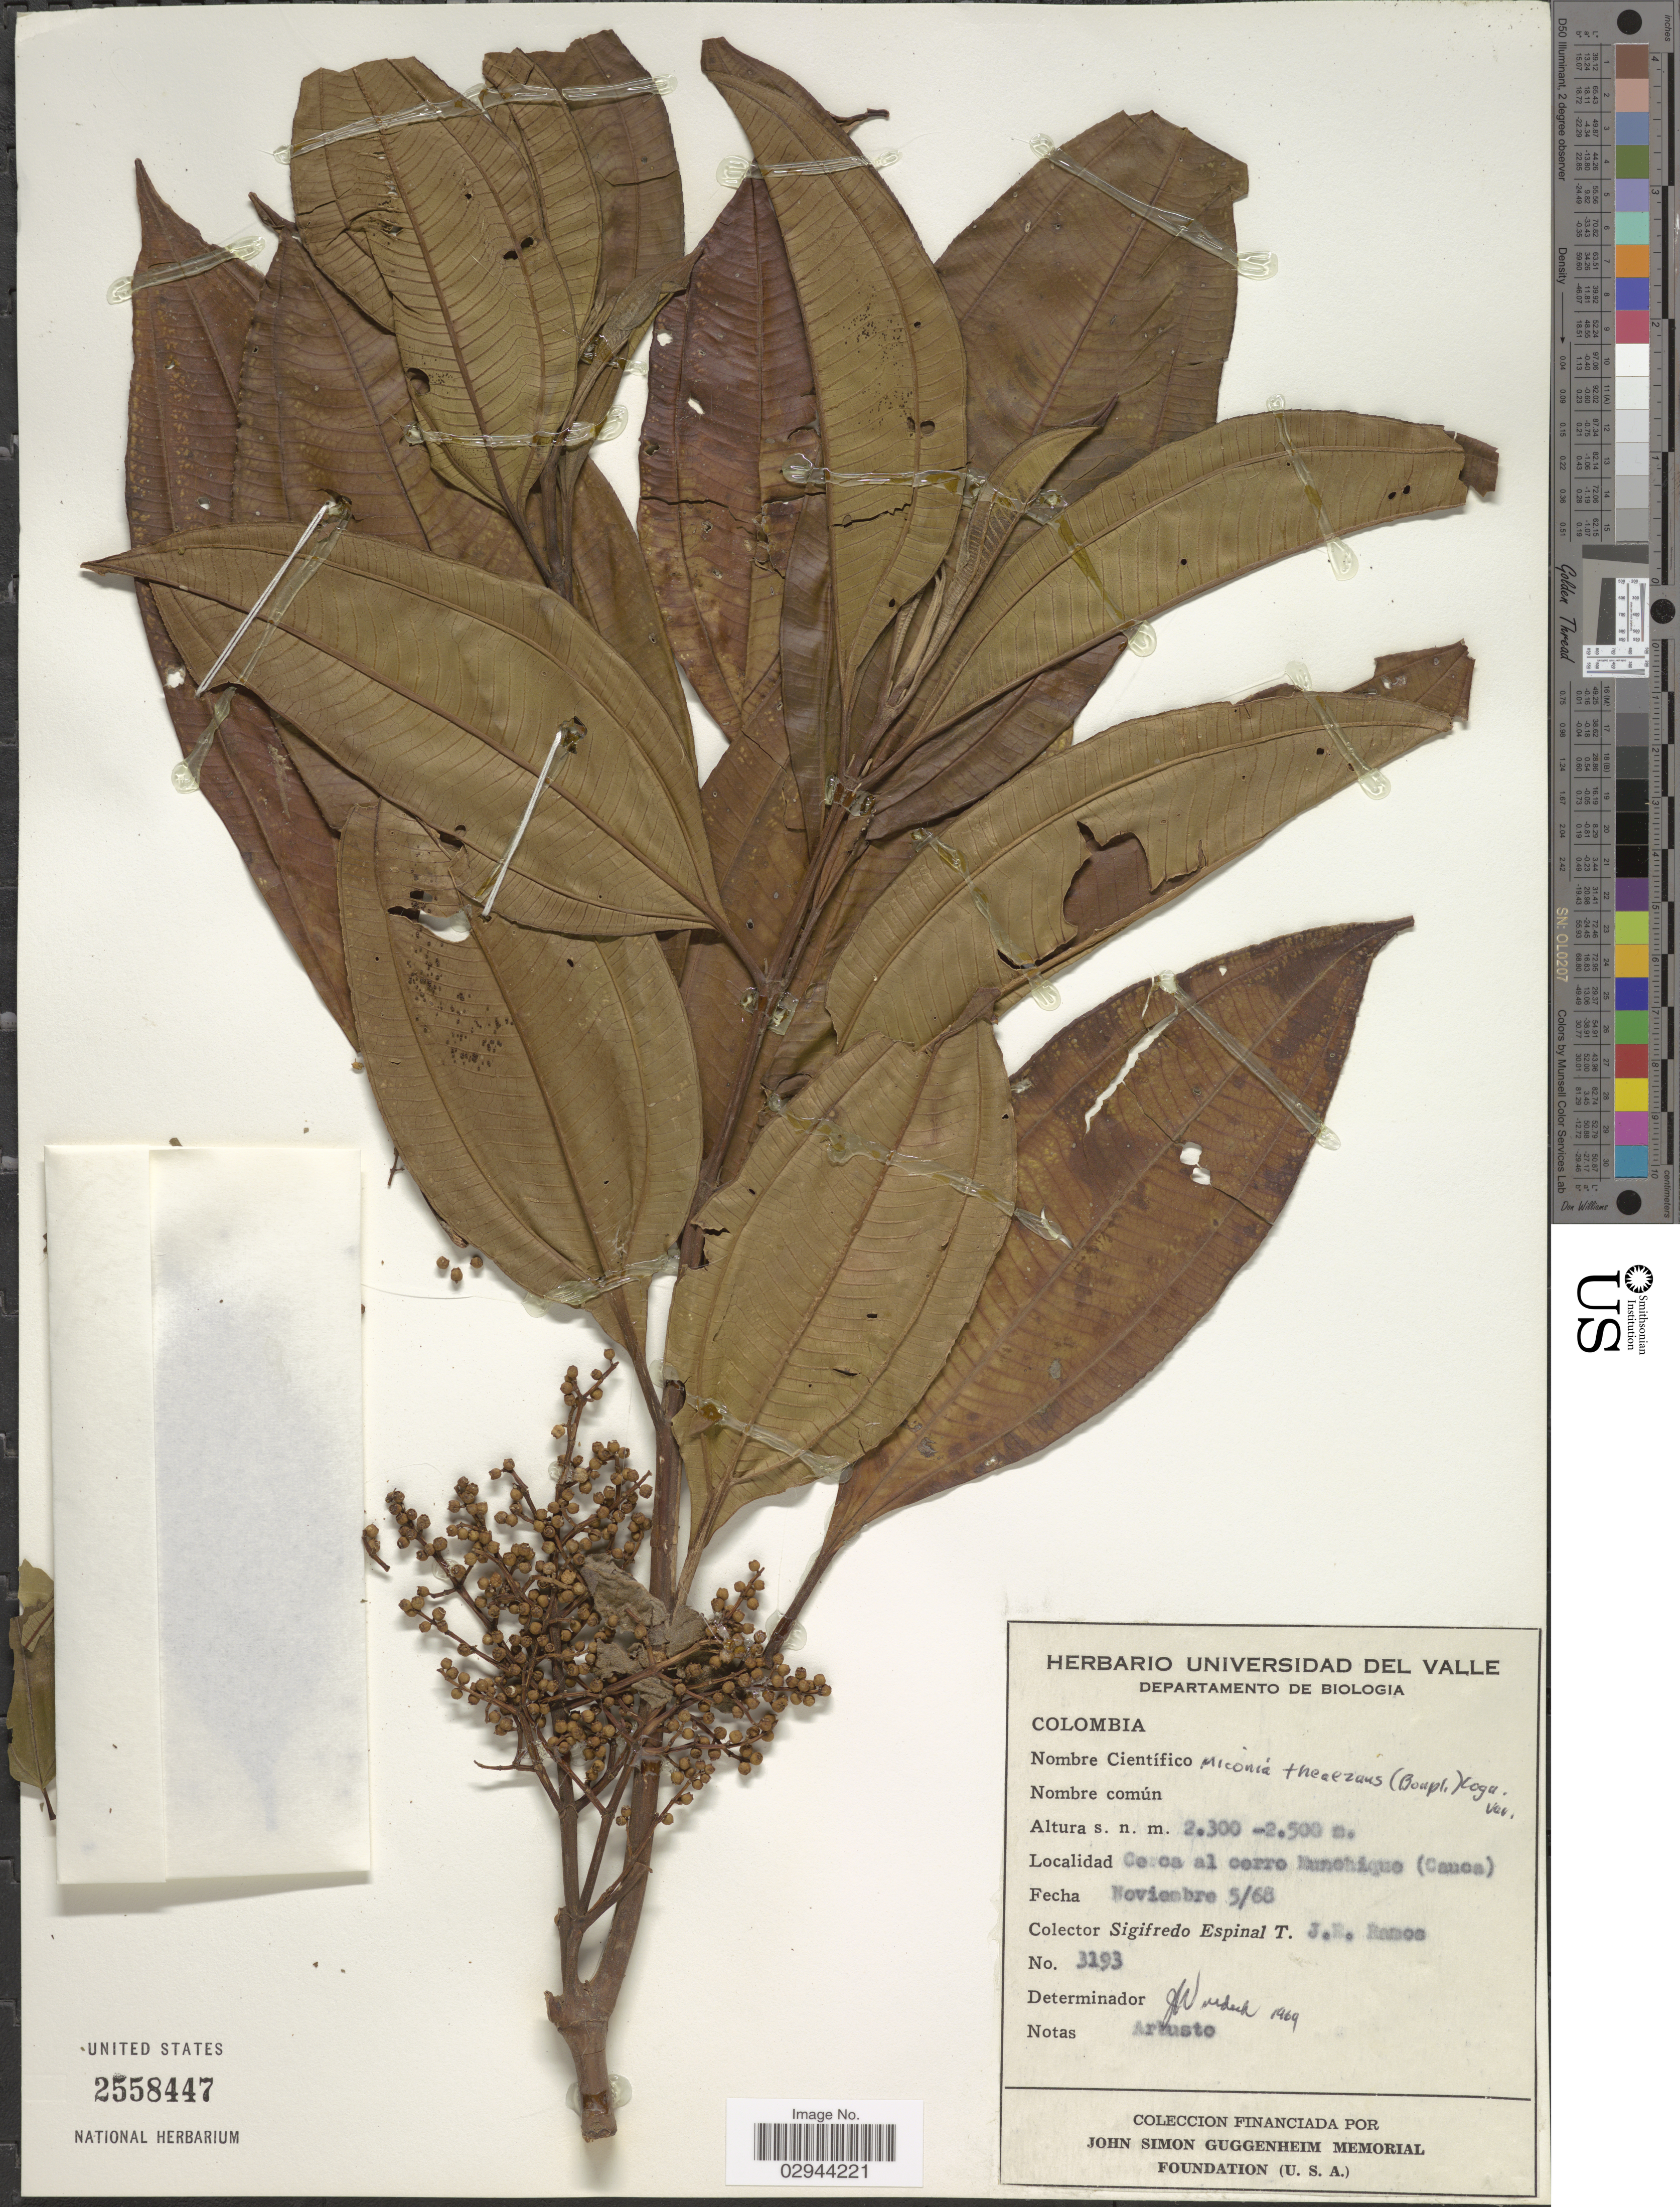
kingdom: Plantae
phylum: Tracheophyta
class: Magnoliopsida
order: Myrtales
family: Melastomataceae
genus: Miconia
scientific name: Miconia theizans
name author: (Bonpl.) Cogn.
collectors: L. S. Espinal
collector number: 3193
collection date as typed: Transcribed d/m/y: 5/11/68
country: Colombia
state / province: Cauca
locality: Cerca al cerro Munchique.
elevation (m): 2300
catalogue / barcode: US 2558447